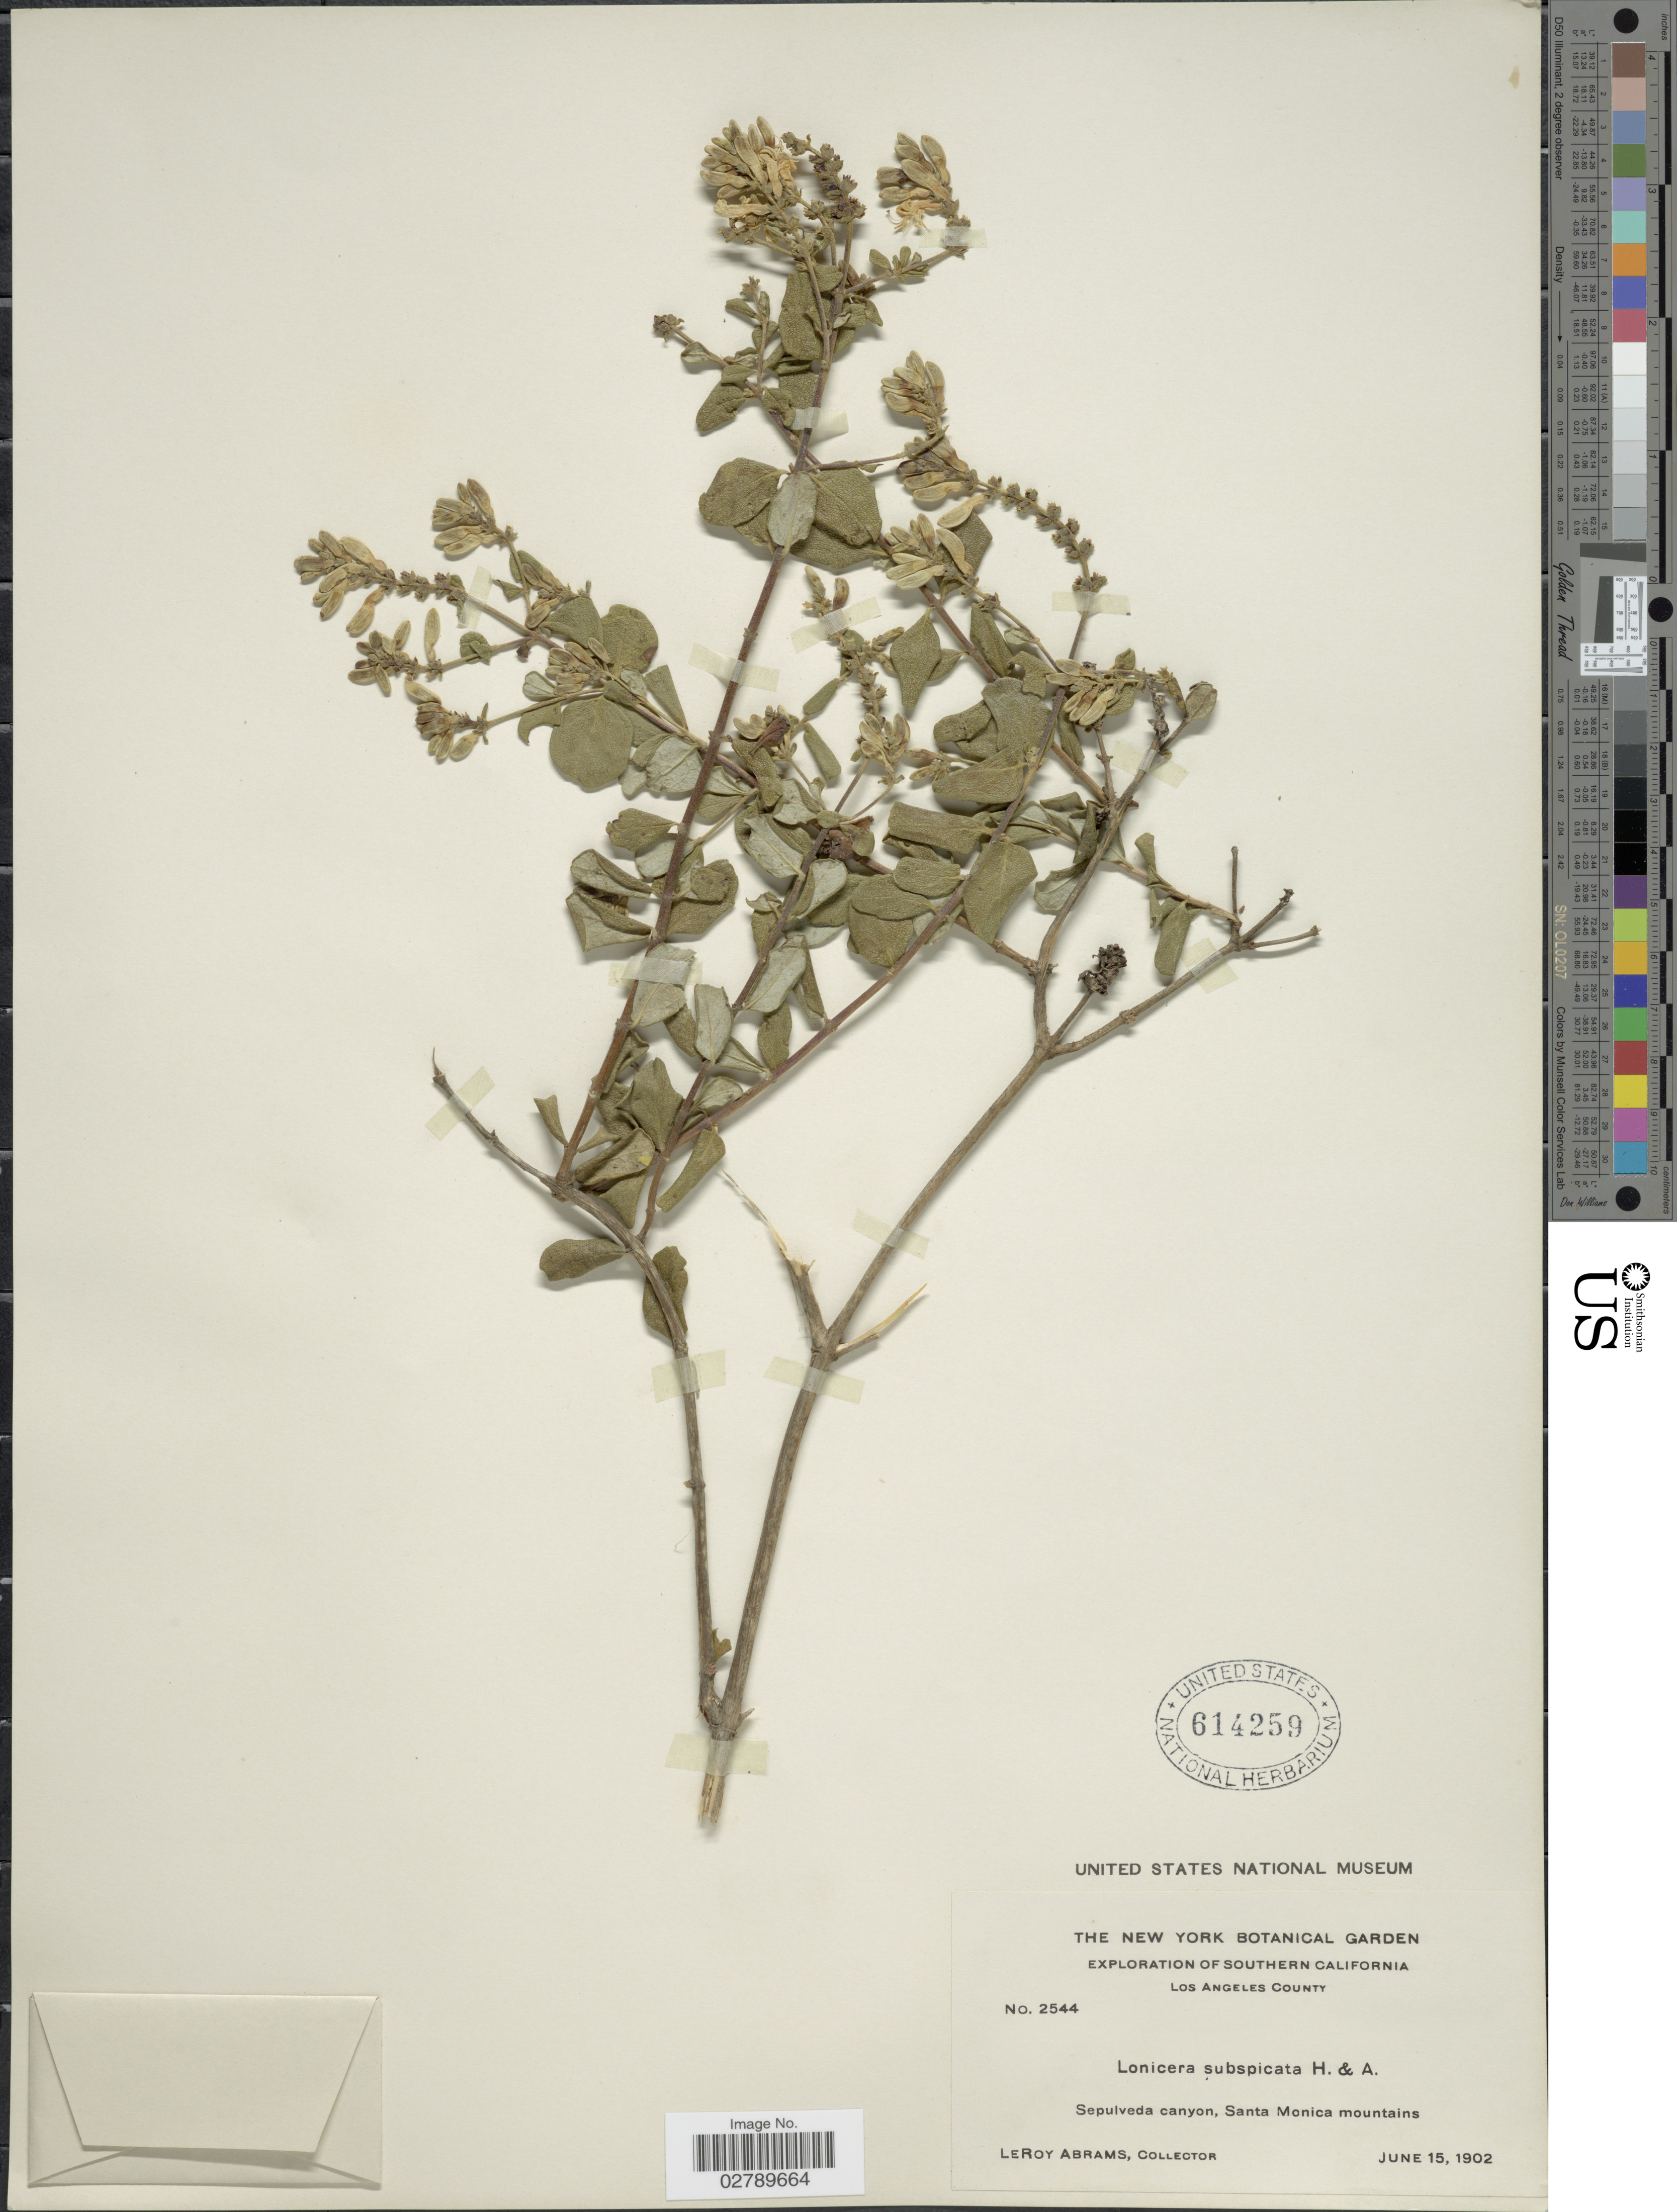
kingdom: Plantae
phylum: Tracheophyta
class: Magnoliopsida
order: Dipsacales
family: Caprifoliaceae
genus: Lonicera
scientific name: Lonicera johnstonii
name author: (D.D. Keck) McMinn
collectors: L. Abrams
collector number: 2544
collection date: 1902-06-15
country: United States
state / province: California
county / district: Los Angeles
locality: Southern California. Los Angeles County. Sepulveda canyon, Santa Monica mountains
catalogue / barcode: US 614259